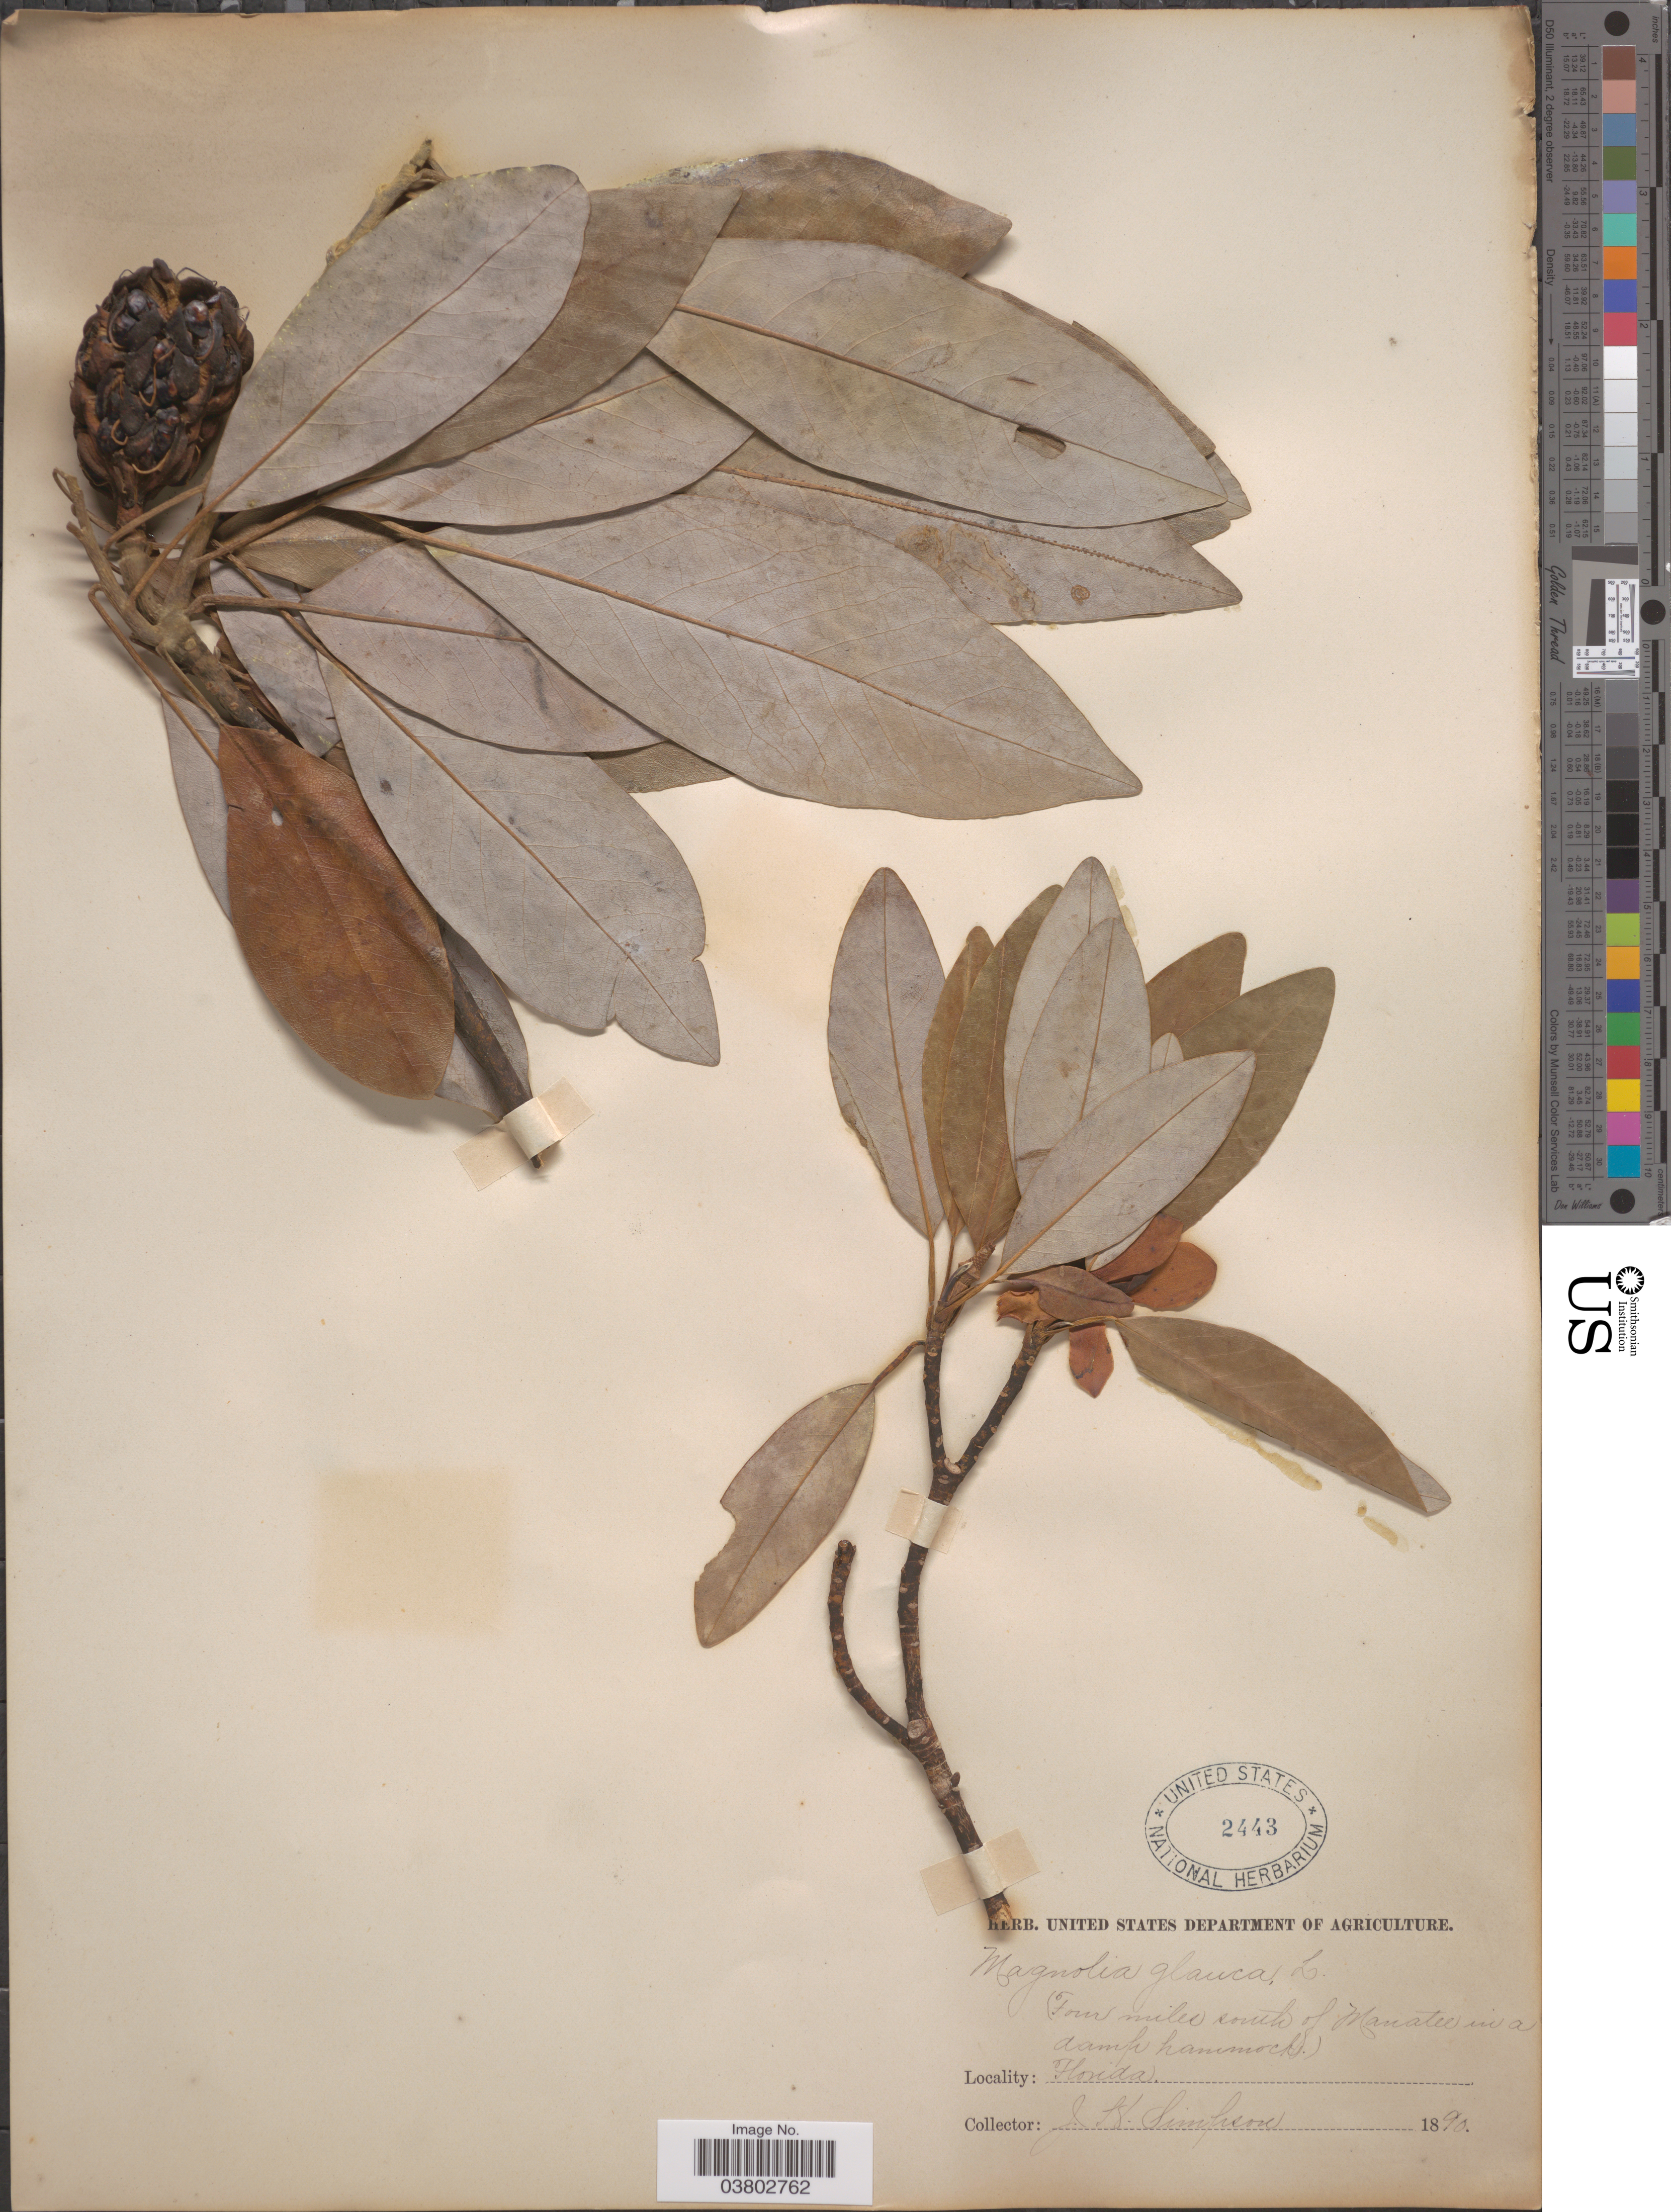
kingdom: Plantae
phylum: Tracheophyta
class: Magnoliopsida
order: Magnoliales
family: Magnoliaceae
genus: Magnolia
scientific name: Magnolia virginiana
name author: L.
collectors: J. H. Simpson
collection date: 1890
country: United States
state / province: Florida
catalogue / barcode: US 2443